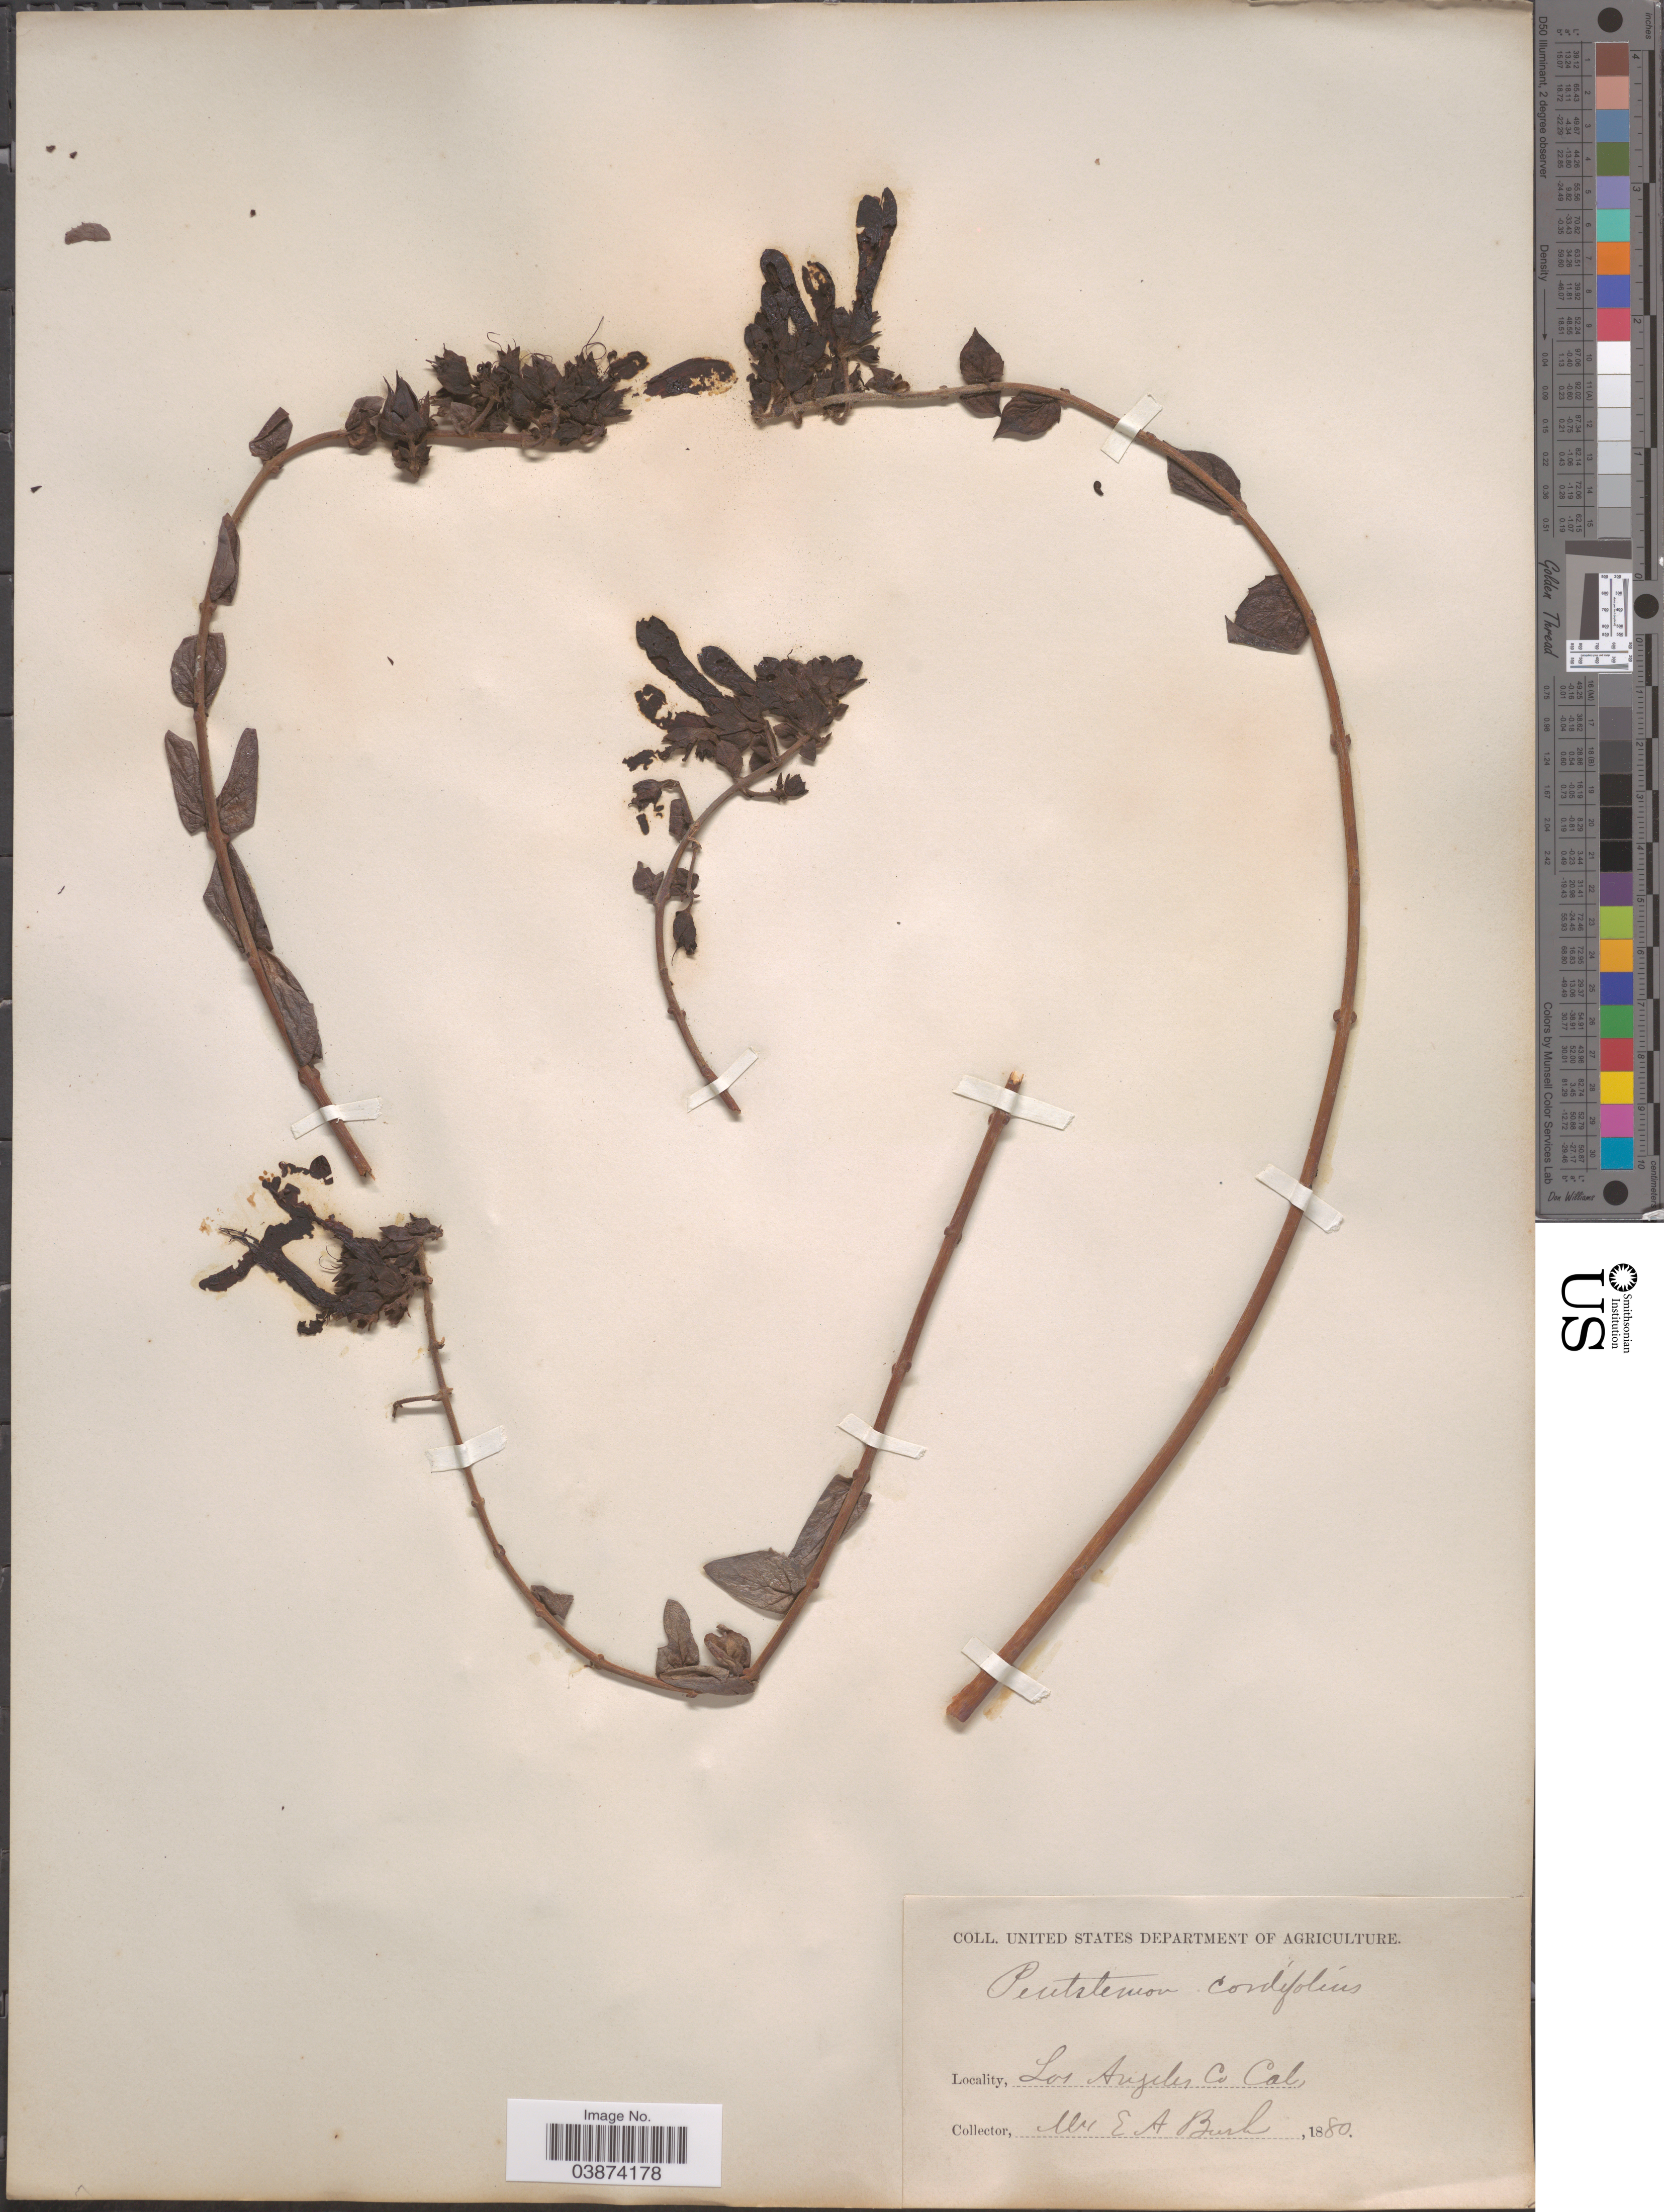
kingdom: Plantae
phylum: Tracheophyta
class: Magnoliopsida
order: Lamiales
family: Plantaginaceae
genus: Penstemon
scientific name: Penstemon cordifolius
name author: Benth.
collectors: E. Bush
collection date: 1880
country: United States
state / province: California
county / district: Los Angeles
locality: Los Angeles Co.